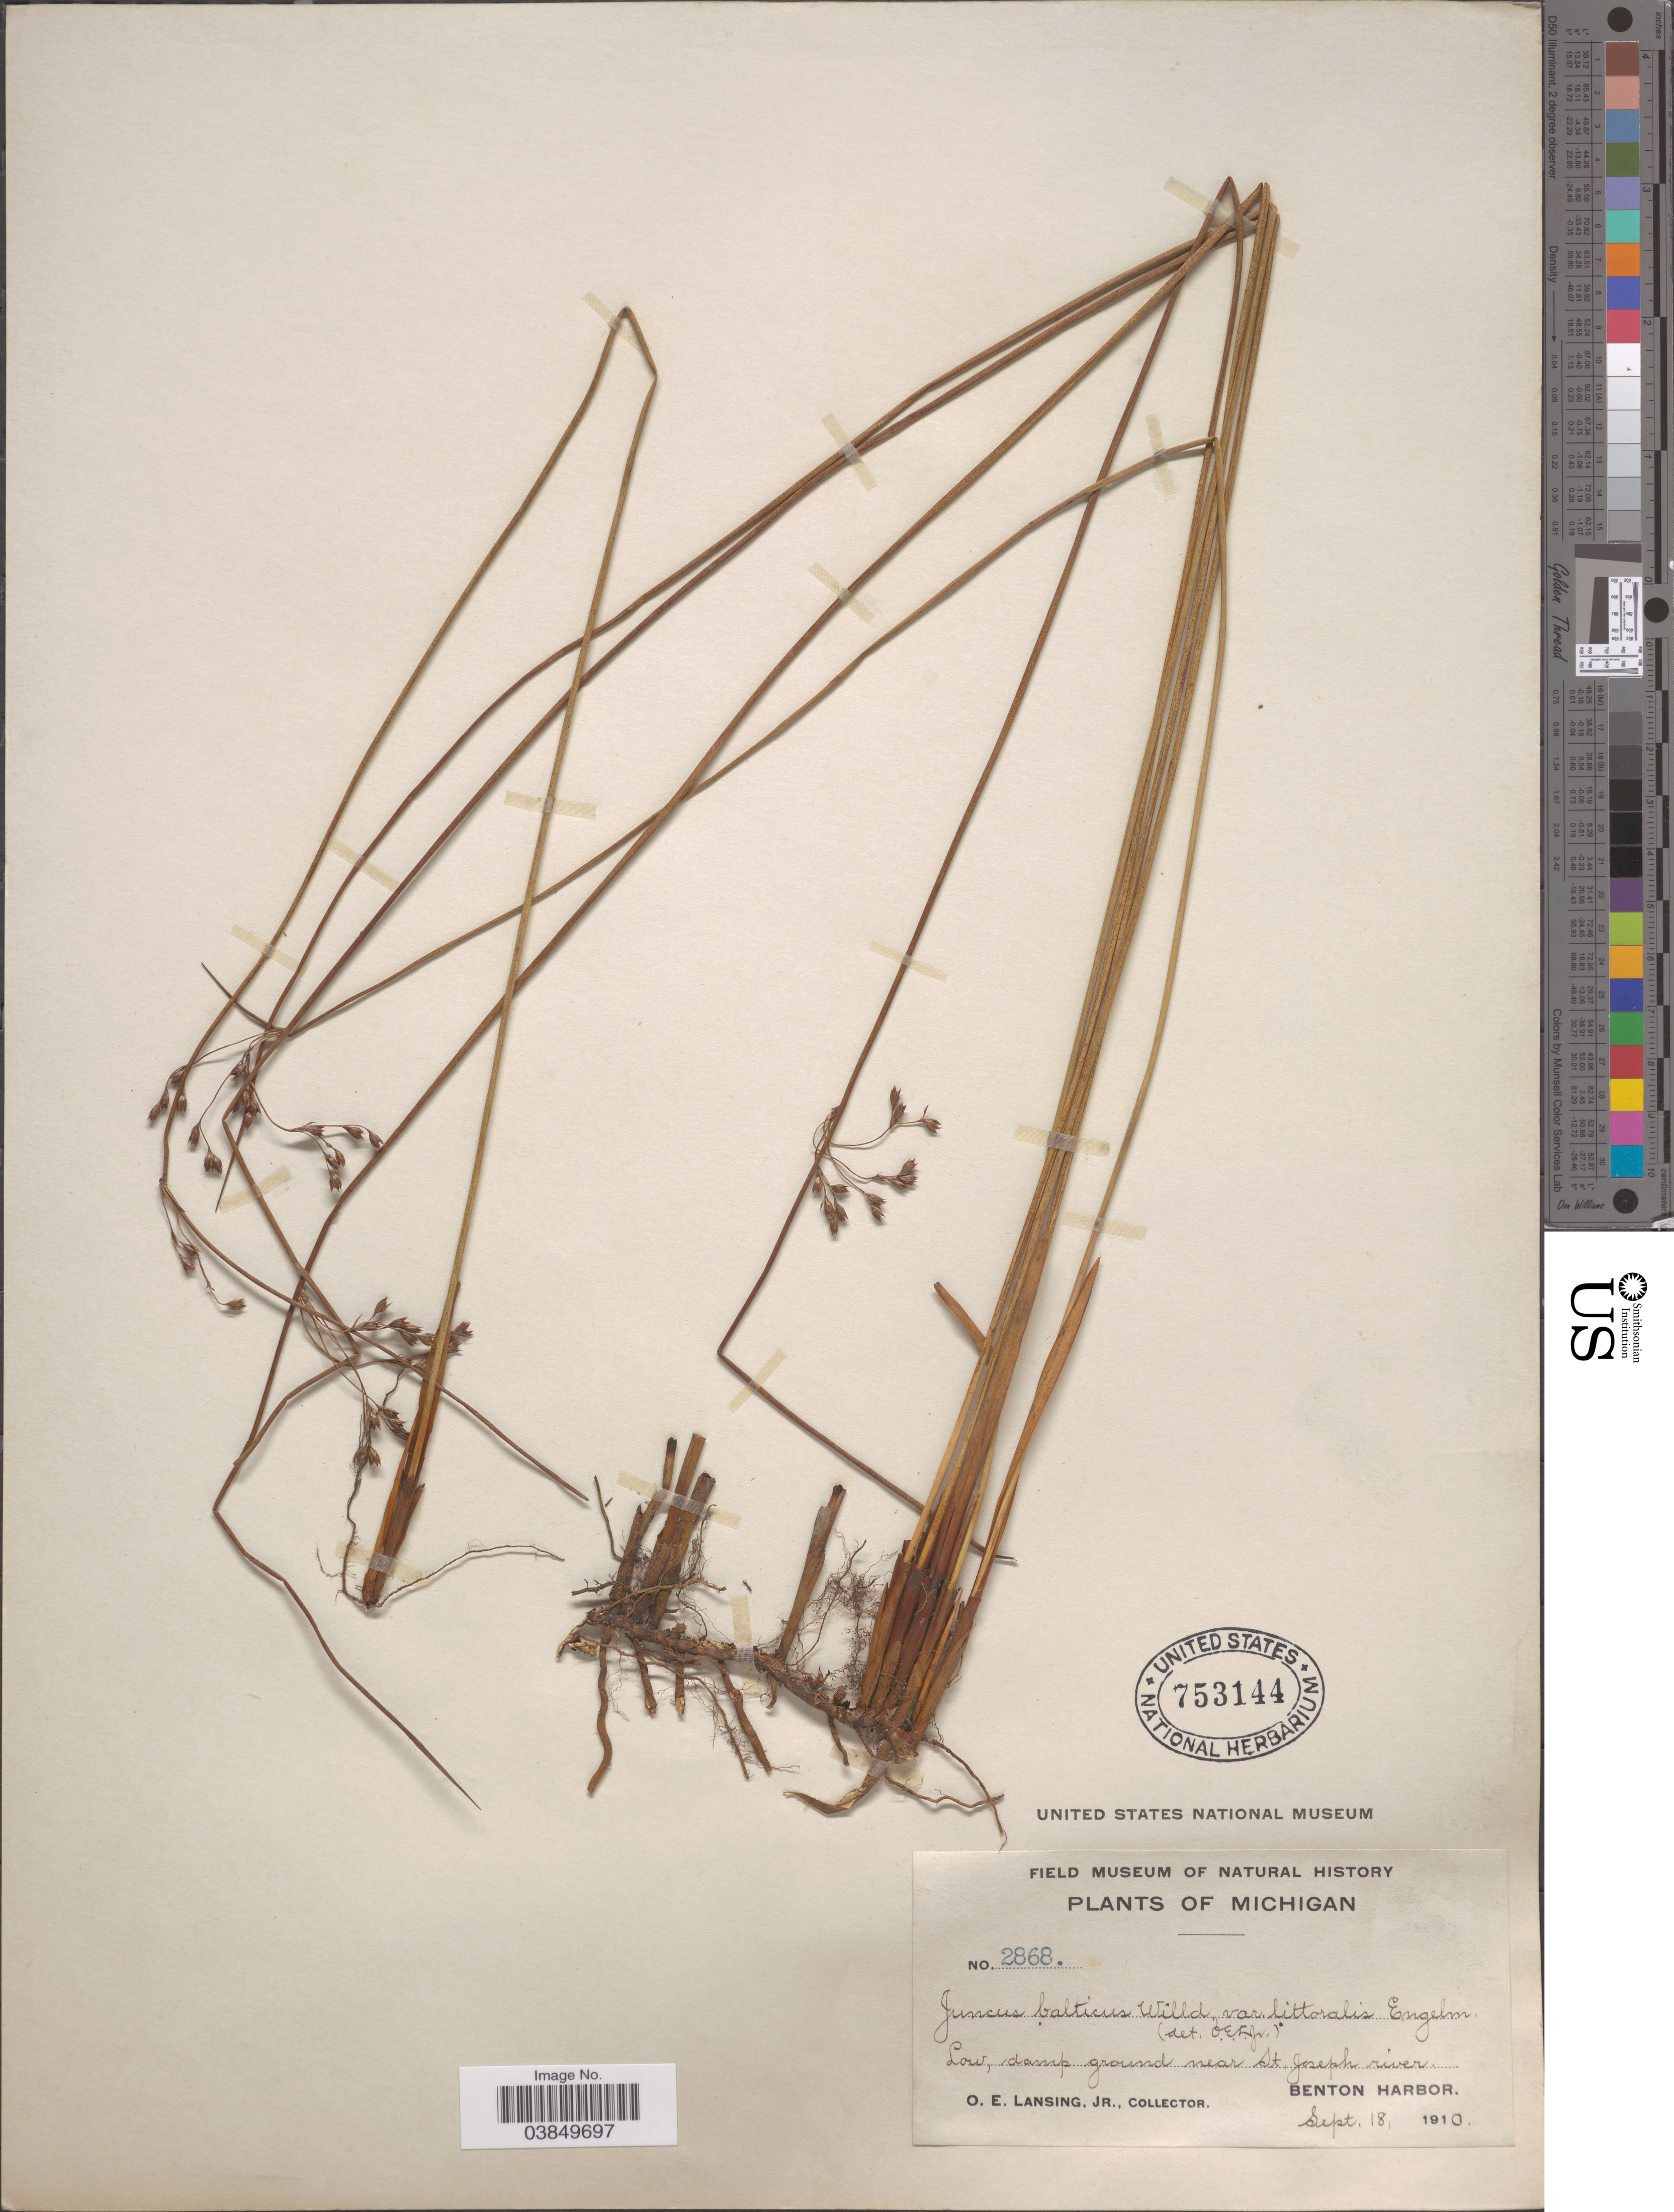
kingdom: Plantae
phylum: Tracheophyta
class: Liliopsida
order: Poales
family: Juncaceae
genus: Juncus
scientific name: Juncus balticus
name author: Willd.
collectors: O. Lansing Jr.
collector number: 2867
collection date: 1910-09-18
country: United States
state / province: Michigan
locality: Near St. Joseph river. Benton Harbor.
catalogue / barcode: US 753144